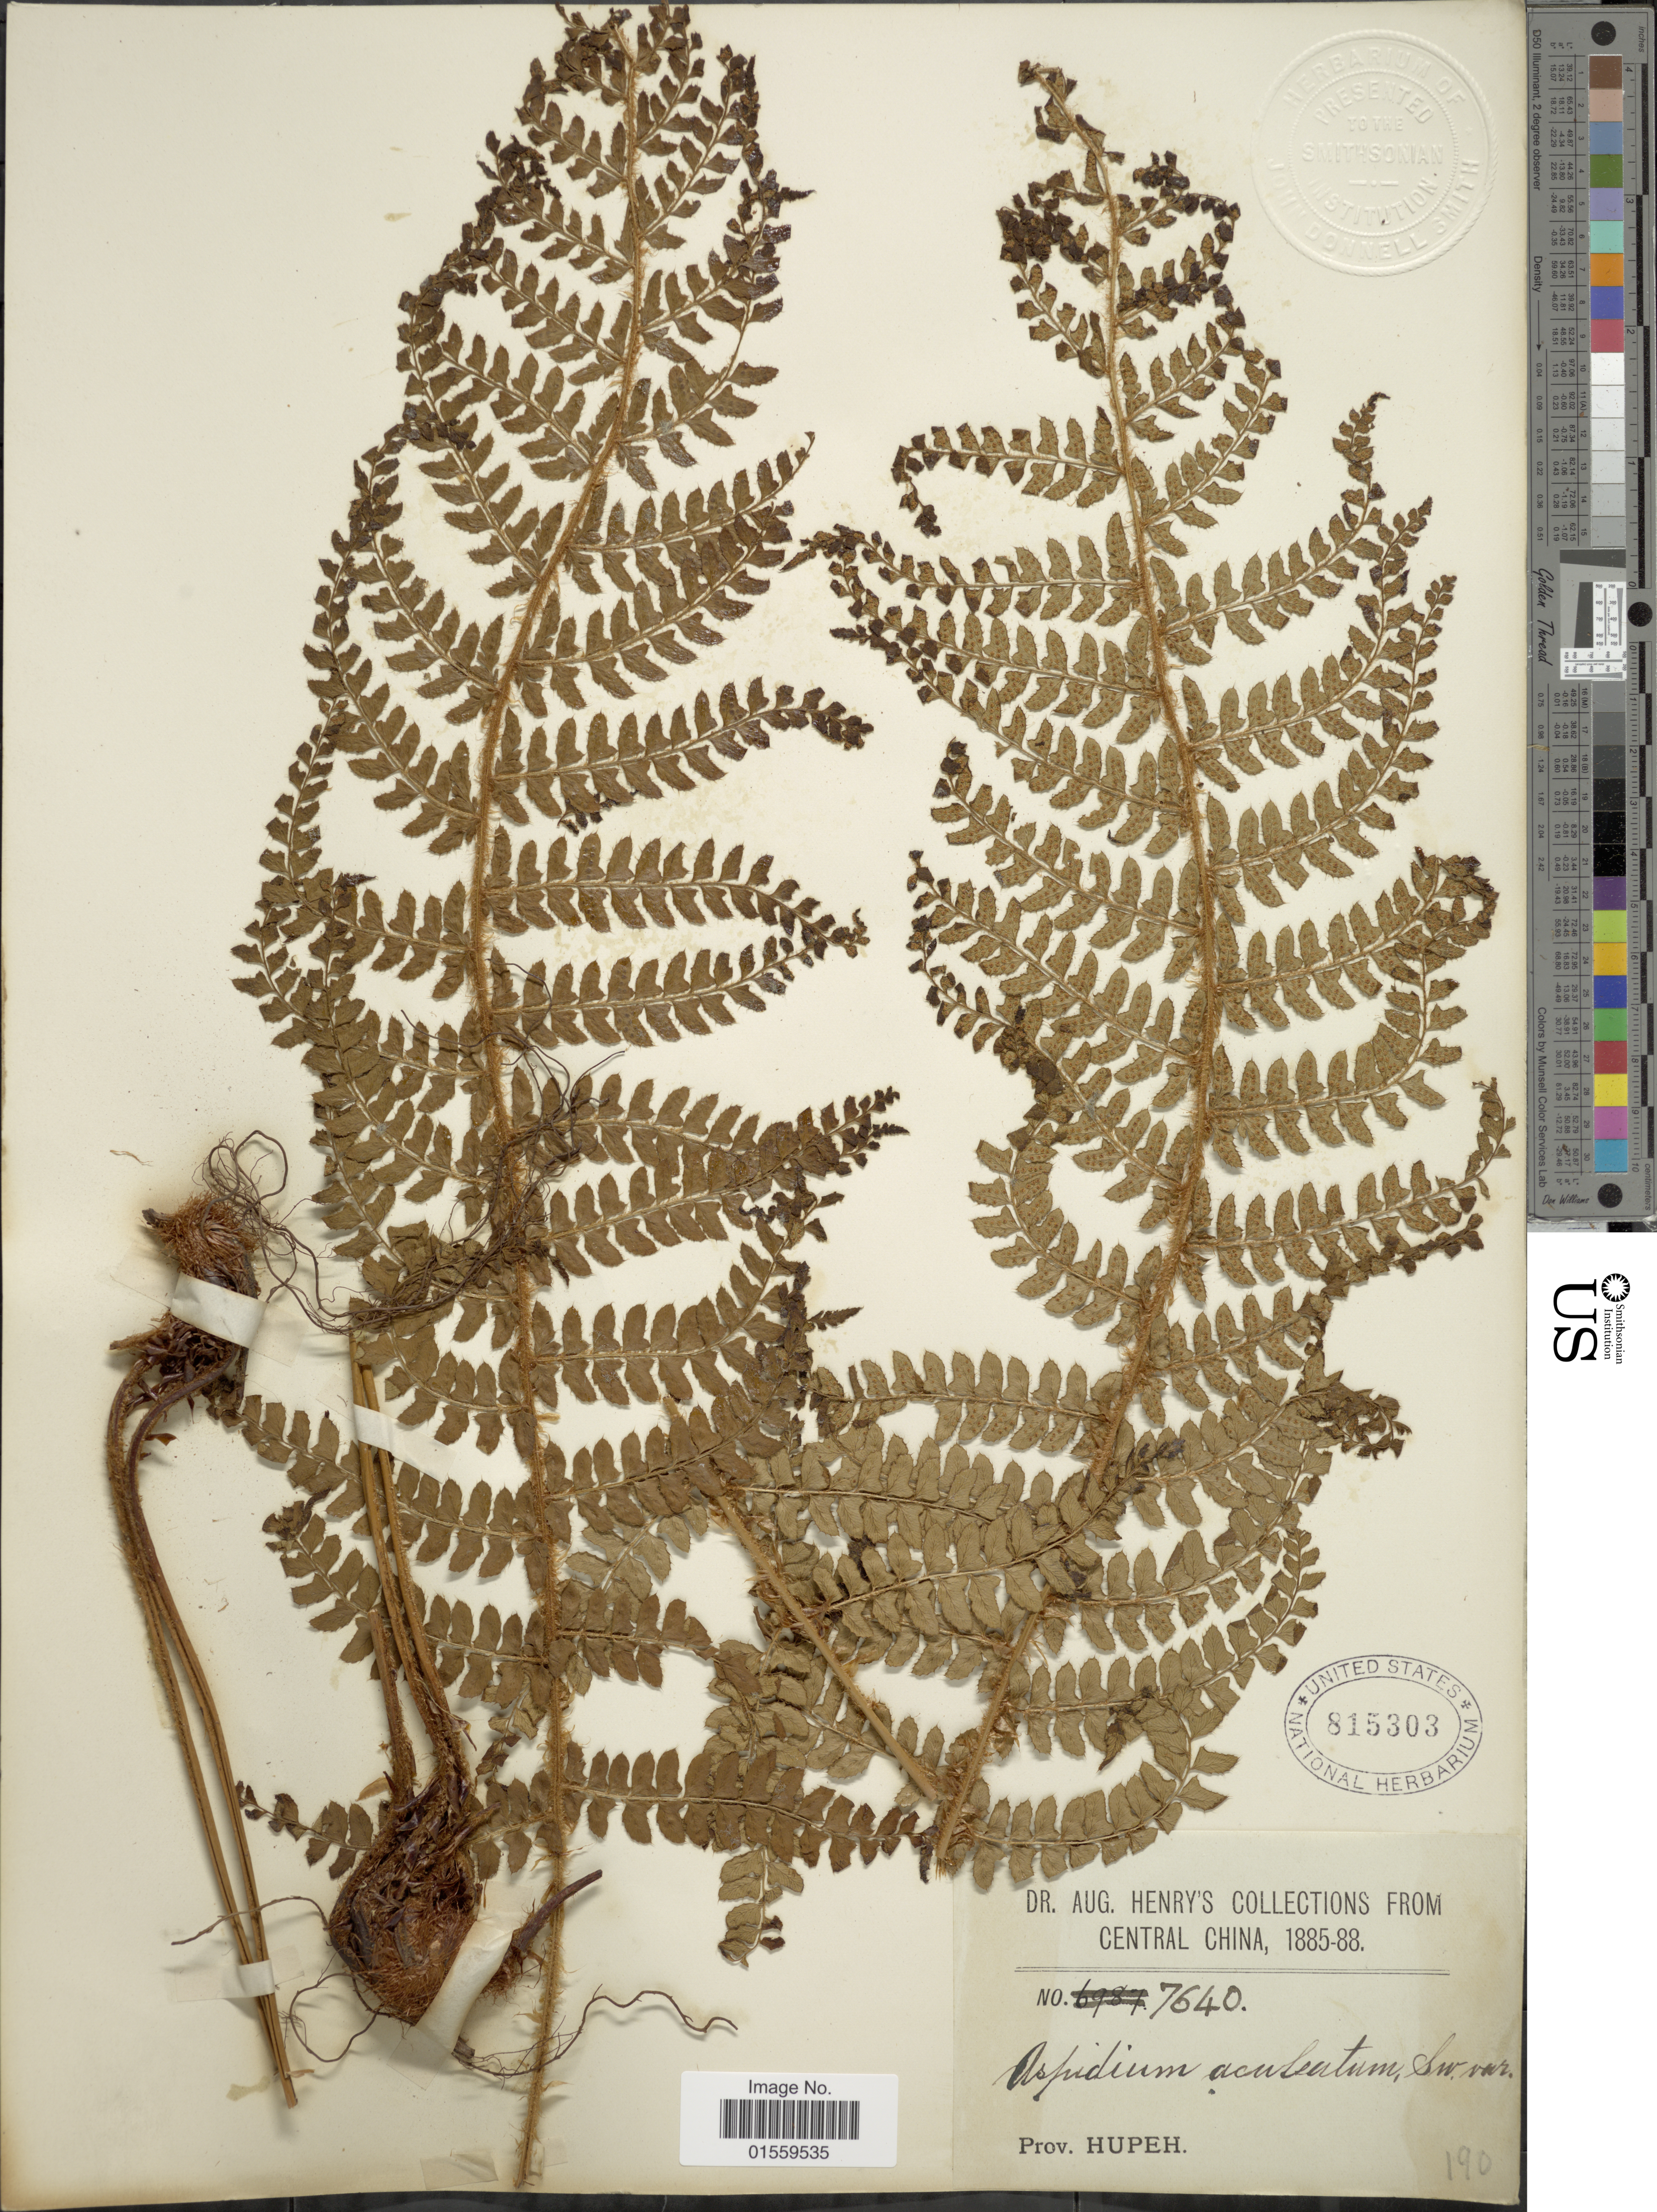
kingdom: Plantae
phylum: Tracheophyta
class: Polypodiopsida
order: Polypodiales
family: Dryopteridaceae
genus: Polystichum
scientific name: Polystichum setiferum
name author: (Forssk.) Moore ex Woynar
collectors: A. Henry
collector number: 7640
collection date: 1885/1888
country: China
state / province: Hubei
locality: Central China, Prov. Hupeh.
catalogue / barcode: US 815303